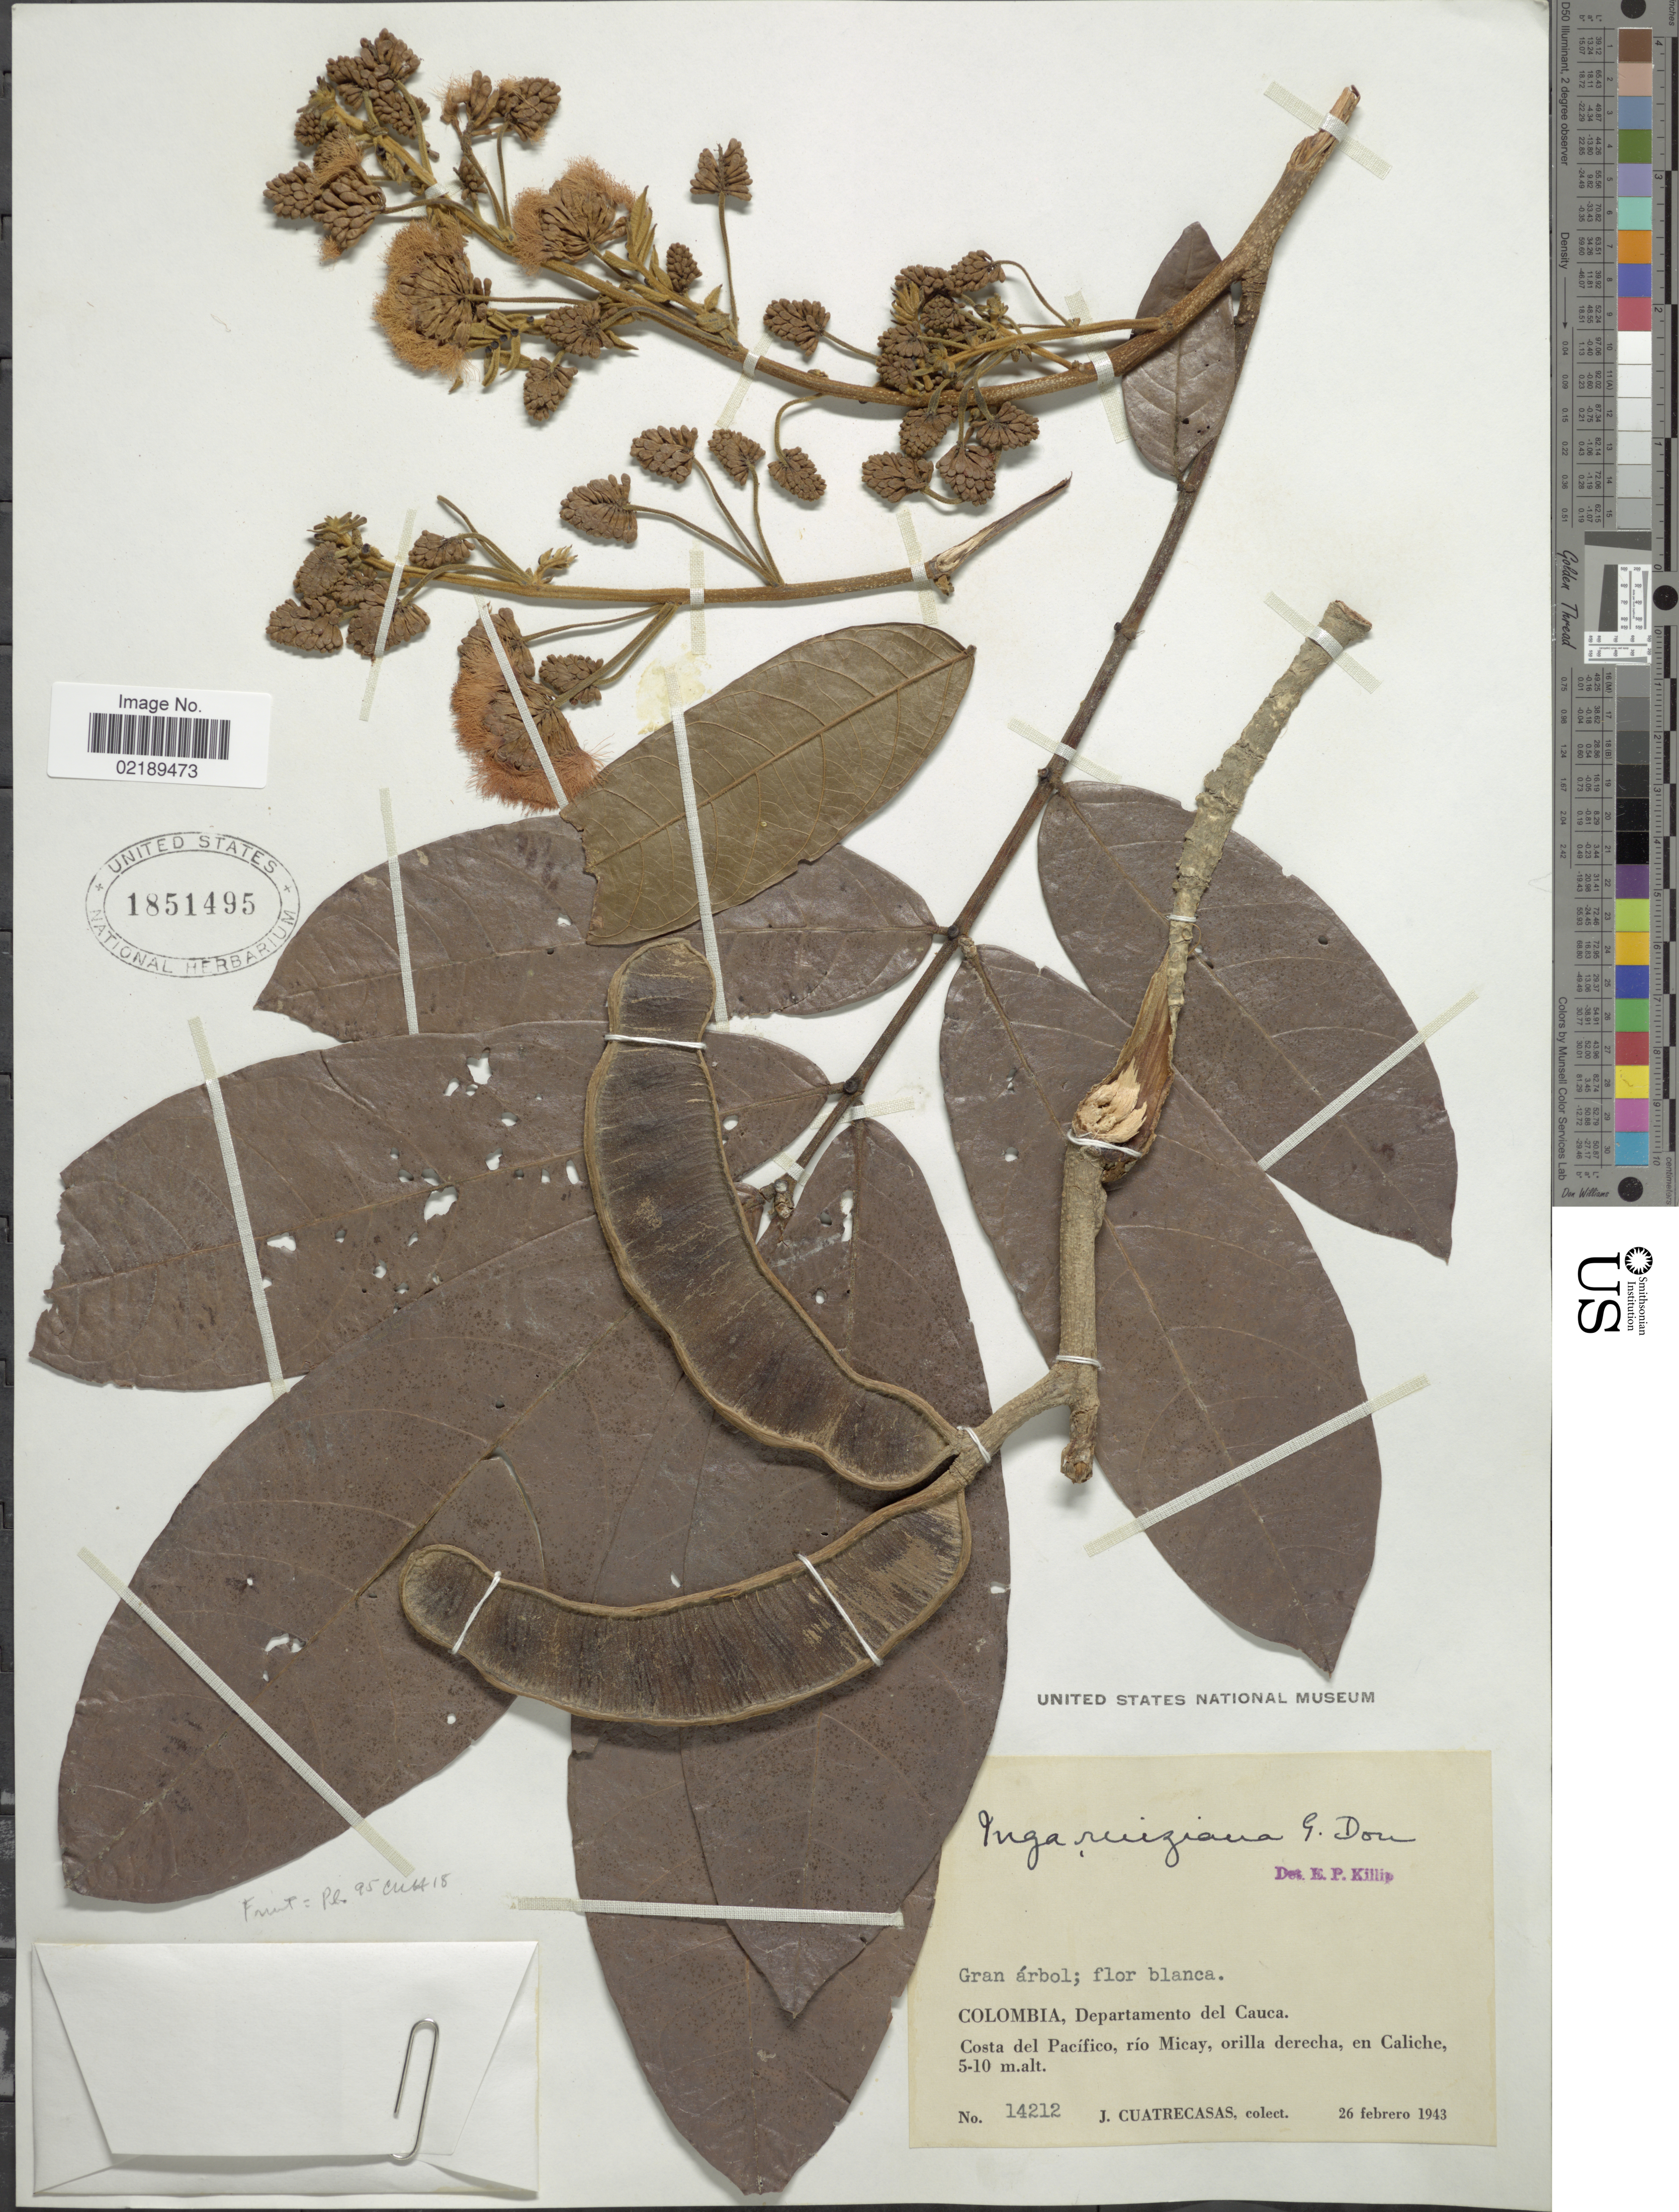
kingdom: Plantae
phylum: Tracheophyta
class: Magnoliopsida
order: Fabales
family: Fabaceae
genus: Inga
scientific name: Inga ruiziana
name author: G. Don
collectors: J. Cuatrecasas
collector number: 14212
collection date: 1943-02-26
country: Colombia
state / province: Cauca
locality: Costa del Pacifico, rio Micay, orilla derecha, en Caliche.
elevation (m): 5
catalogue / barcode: US 1851495